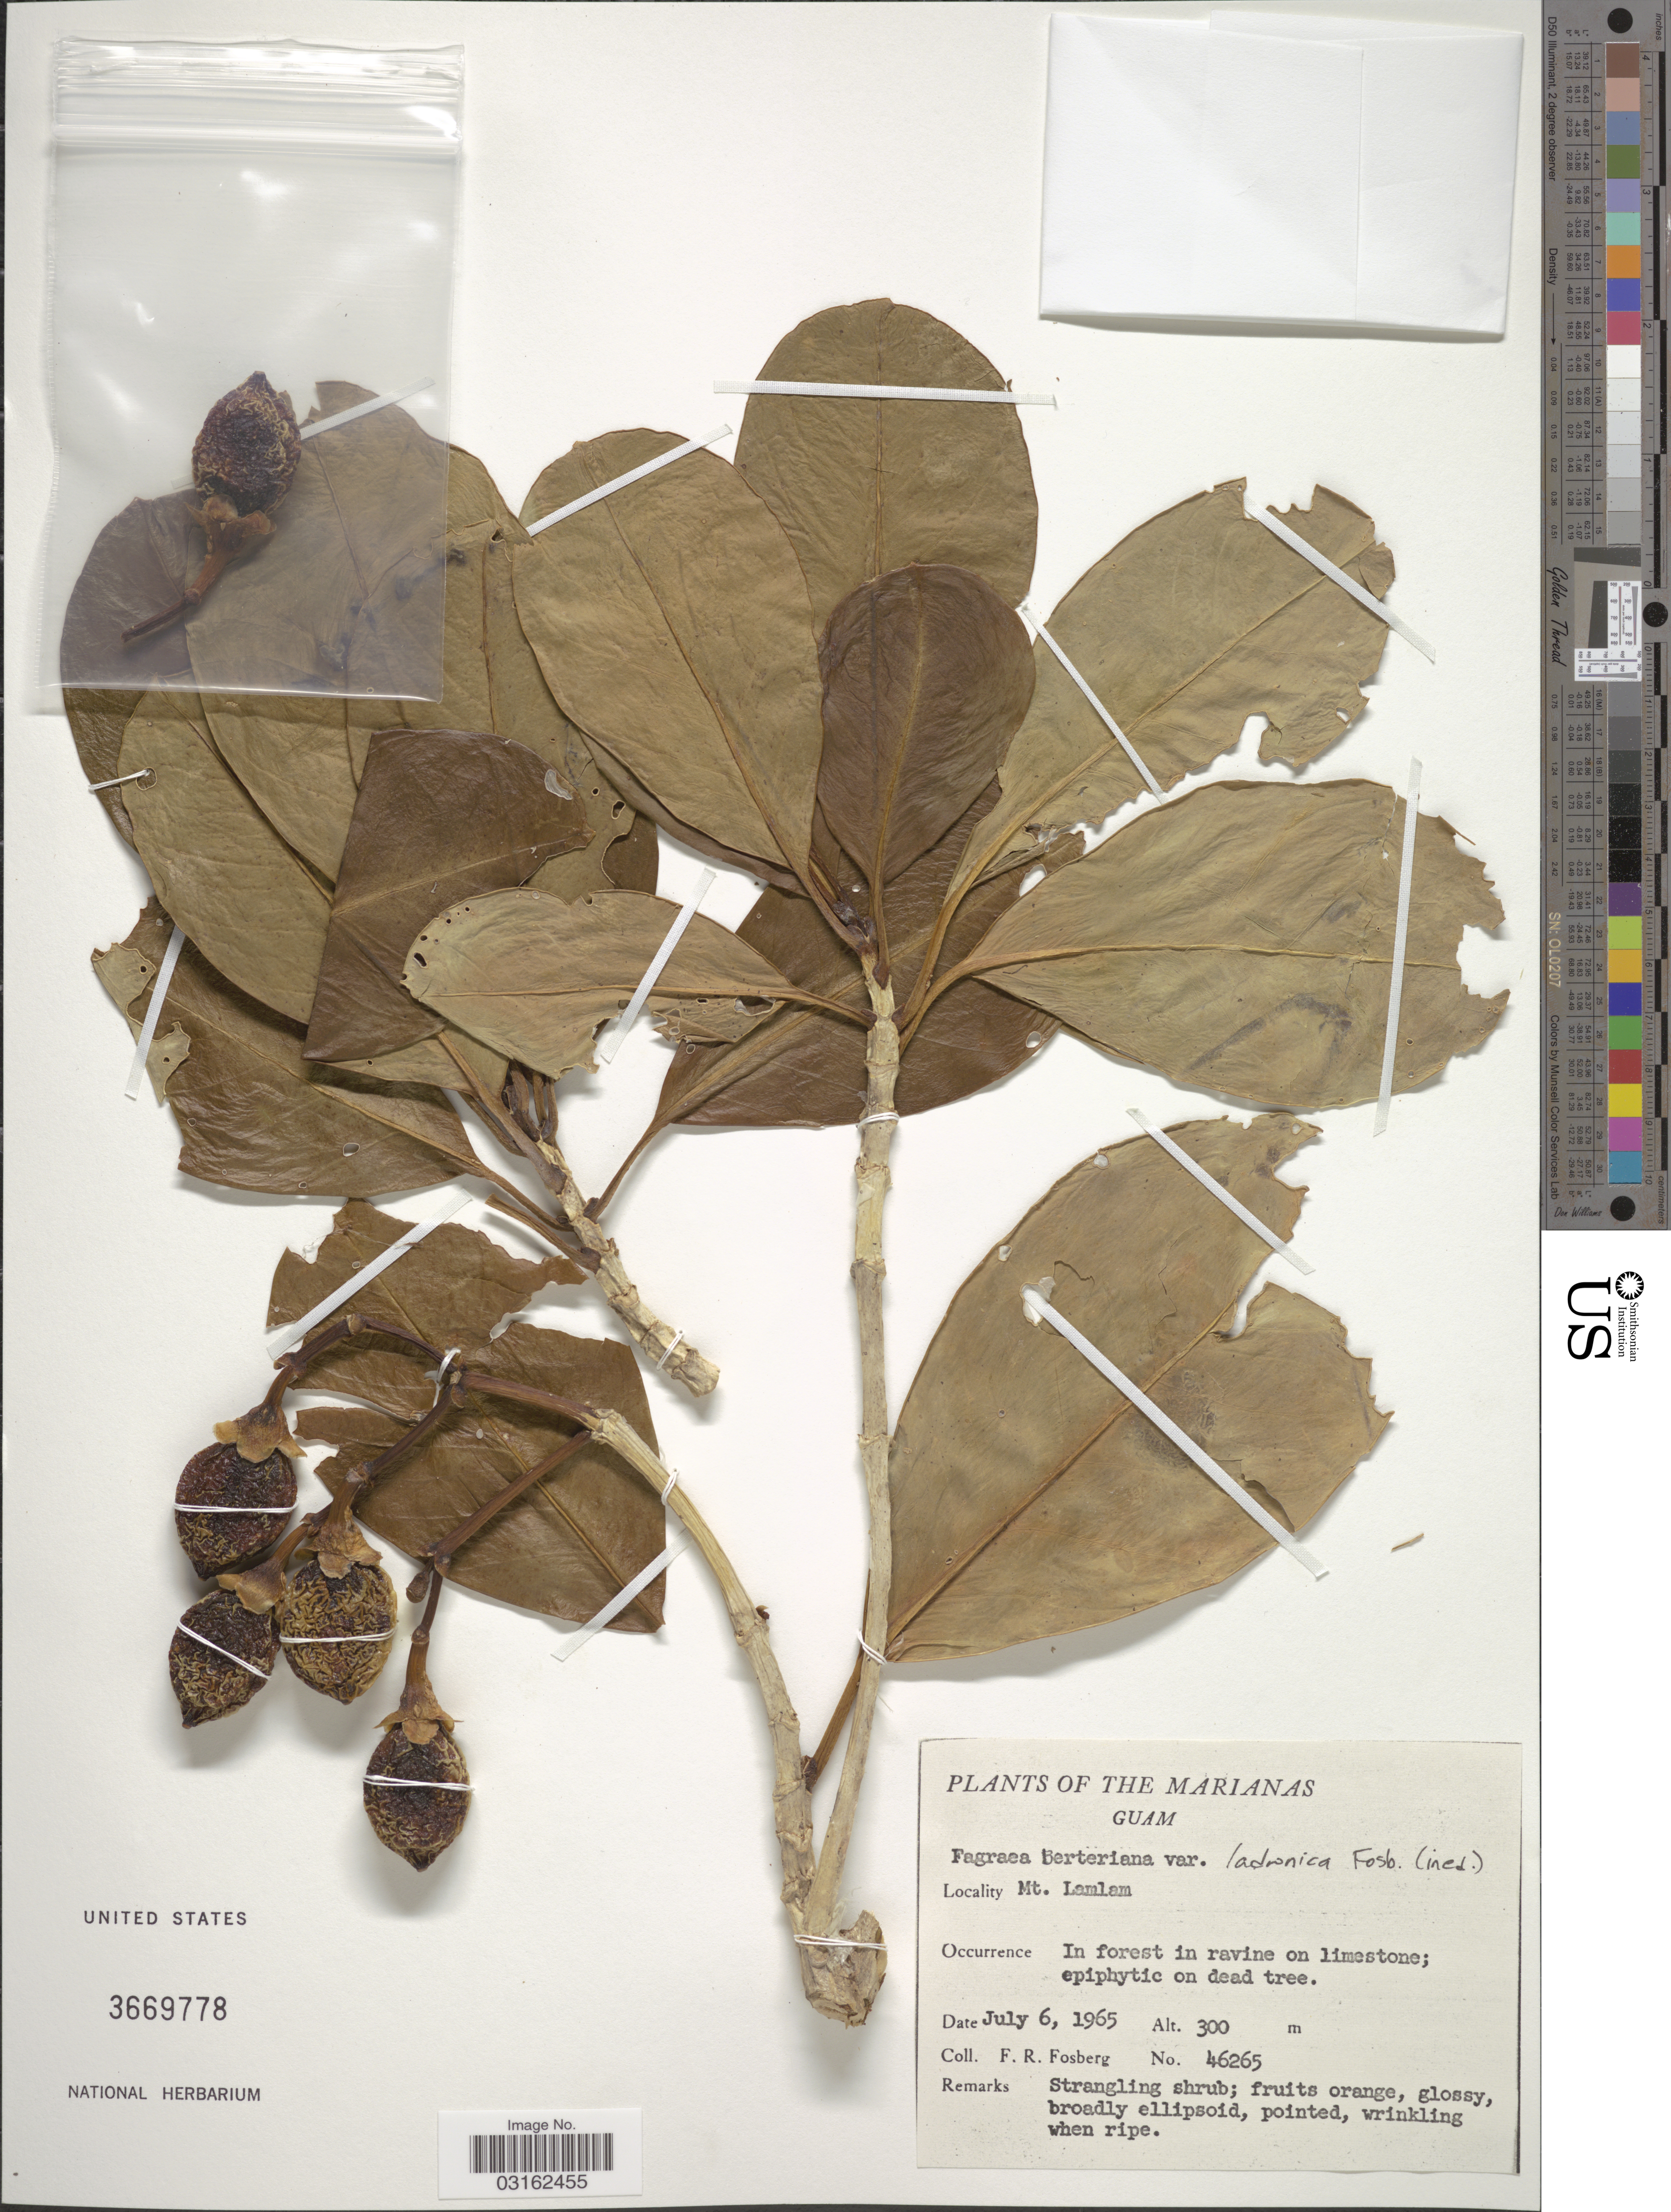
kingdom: Plantae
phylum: Tracheophyta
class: Magnoliopsida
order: Gentianales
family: Gentianaceae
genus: Fagraea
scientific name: Fagraea berteroana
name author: A. Gray ex Benth.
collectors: F. R. Fosberg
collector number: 46265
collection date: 1965-07-06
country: Guam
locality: The Marianas. Mt. Lamlam.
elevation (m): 300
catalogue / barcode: US 3669778